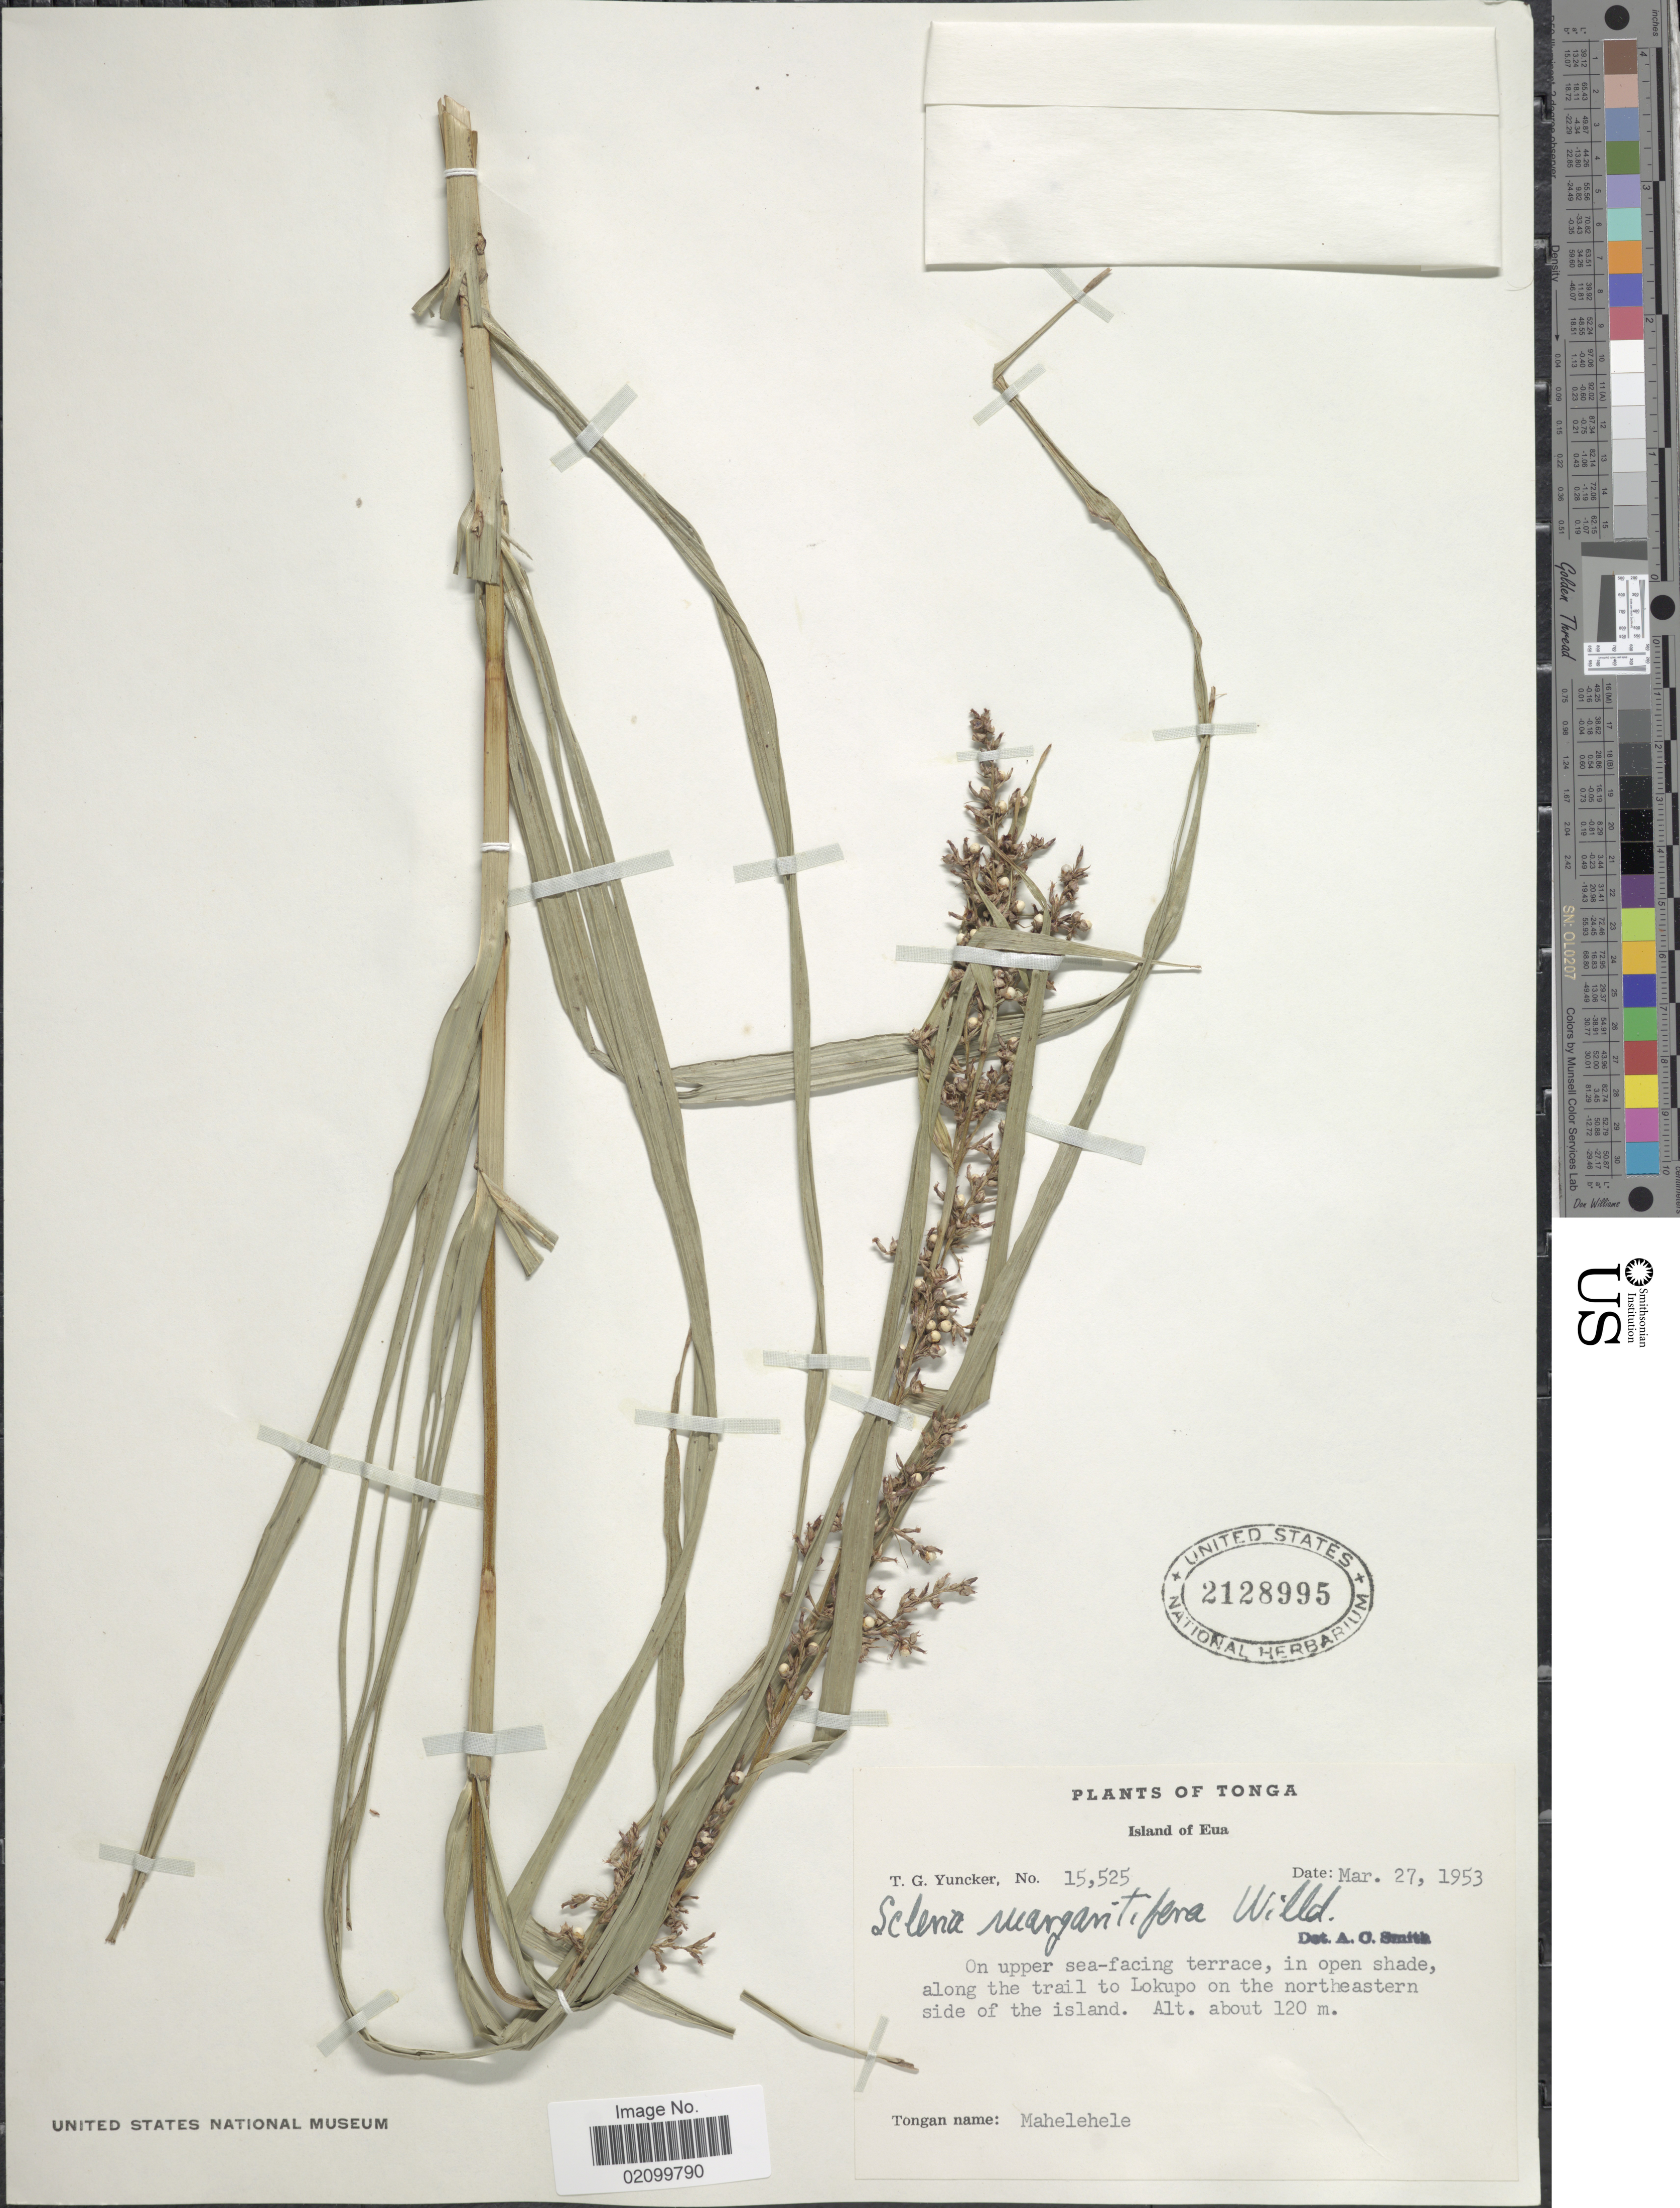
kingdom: Plantae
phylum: Tracheophyta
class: Liliopsida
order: Poales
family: Cyperaceae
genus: Scleria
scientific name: Scleria polycarpa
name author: Boeckeler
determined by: Strong, Mark T., (BOT), Smithsonian Institution - National Museum of Natural History (UNITED STATES)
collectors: T. G. Yuncker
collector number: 15525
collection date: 1953-03-27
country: Tonga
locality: Island of Eua. On upper sea- facing terrace, in open shade, along the trail to Lokupo on the Northeastern side of the island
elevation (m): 120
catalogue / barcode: US 2128995